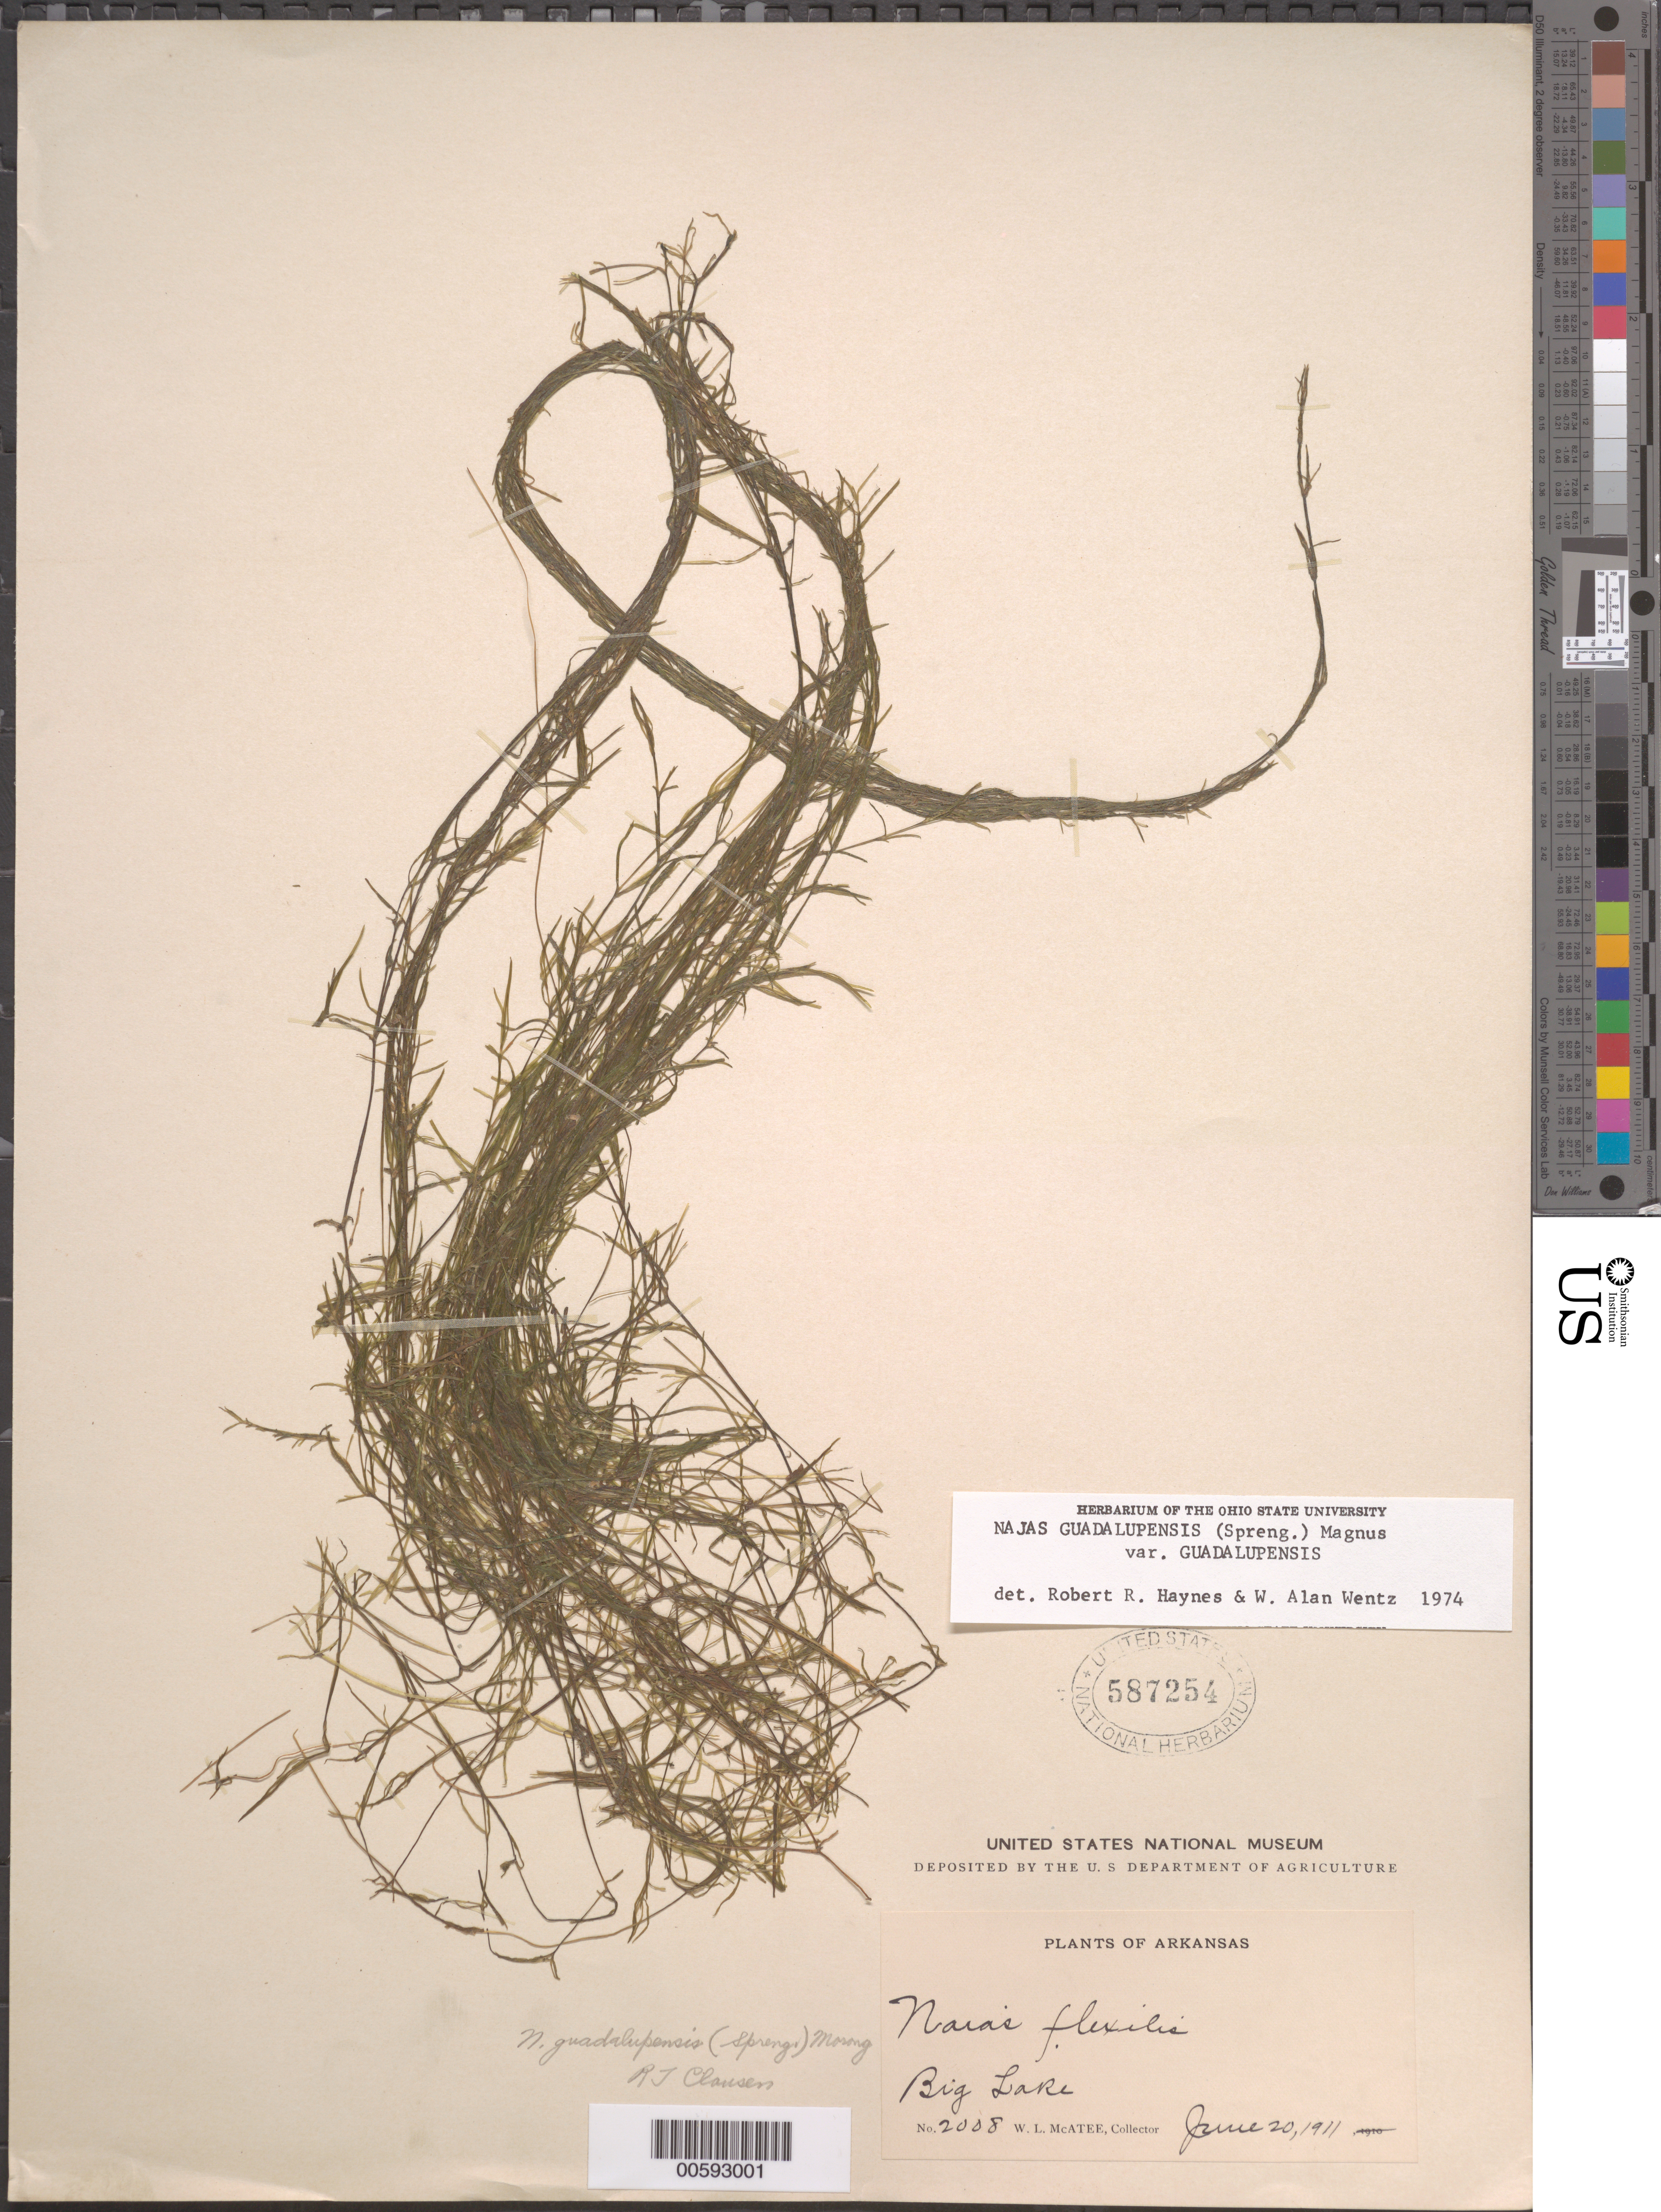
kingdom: Plantae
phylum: Tracheophyta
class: Liliopsida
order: Alismatales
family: Hydrocharitaceae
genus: Najas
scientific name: Najas guadalupensis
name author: (Spreng.) Magnus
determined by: Haynes, R. R.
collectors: W. McAtee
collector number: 2008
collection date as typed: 20 Jun 1911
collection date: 1911-06-20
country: United States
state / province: Arkansas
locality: Big Lake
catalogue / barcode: US 587254